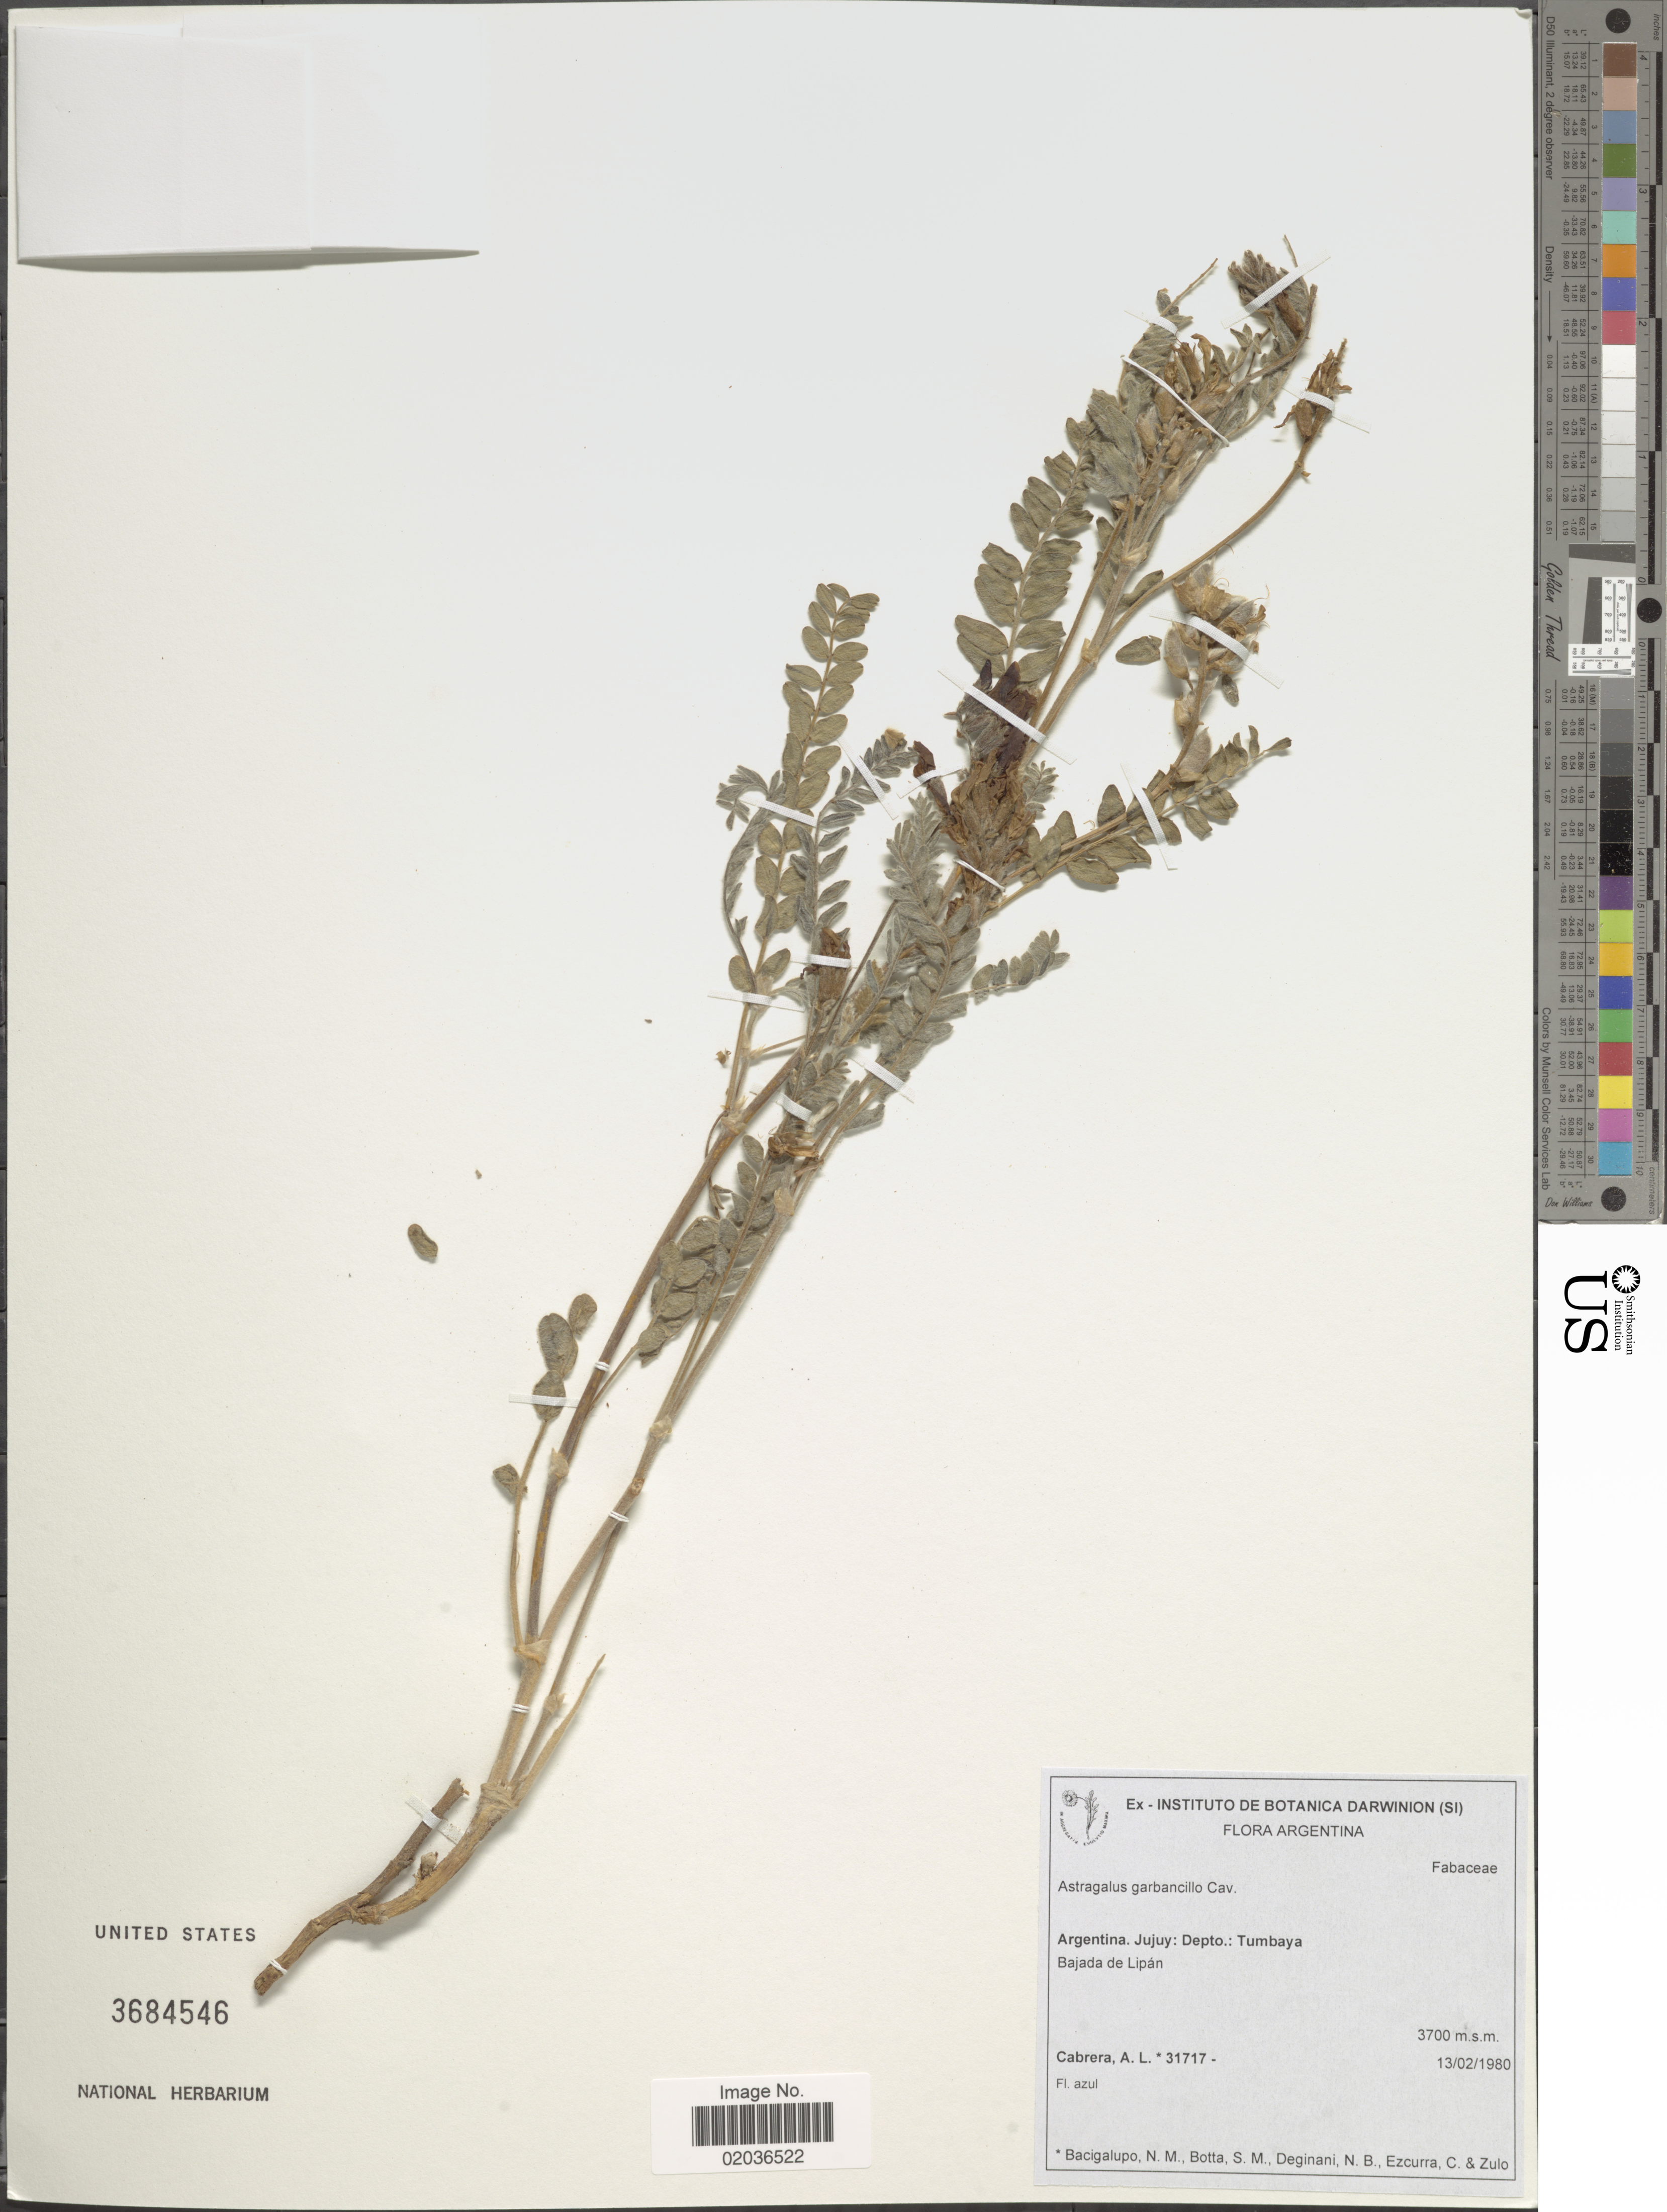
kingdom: Plantae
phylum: Tracheophyta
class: Magnoliopsida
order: Fabales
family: Fabaceae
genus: Astragalus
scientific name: Astragalus garbancillo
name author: Cav.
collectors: A. L. Cabrera, N. M. Bacigalupo, S. Botta, N. Deginani & et al.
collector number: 31717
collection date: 1980-02-13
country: Argentina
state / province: Jujuy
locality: Depto.: Tumbaya. Bajada de Lipán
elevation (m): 3700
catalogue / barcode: US 3684546